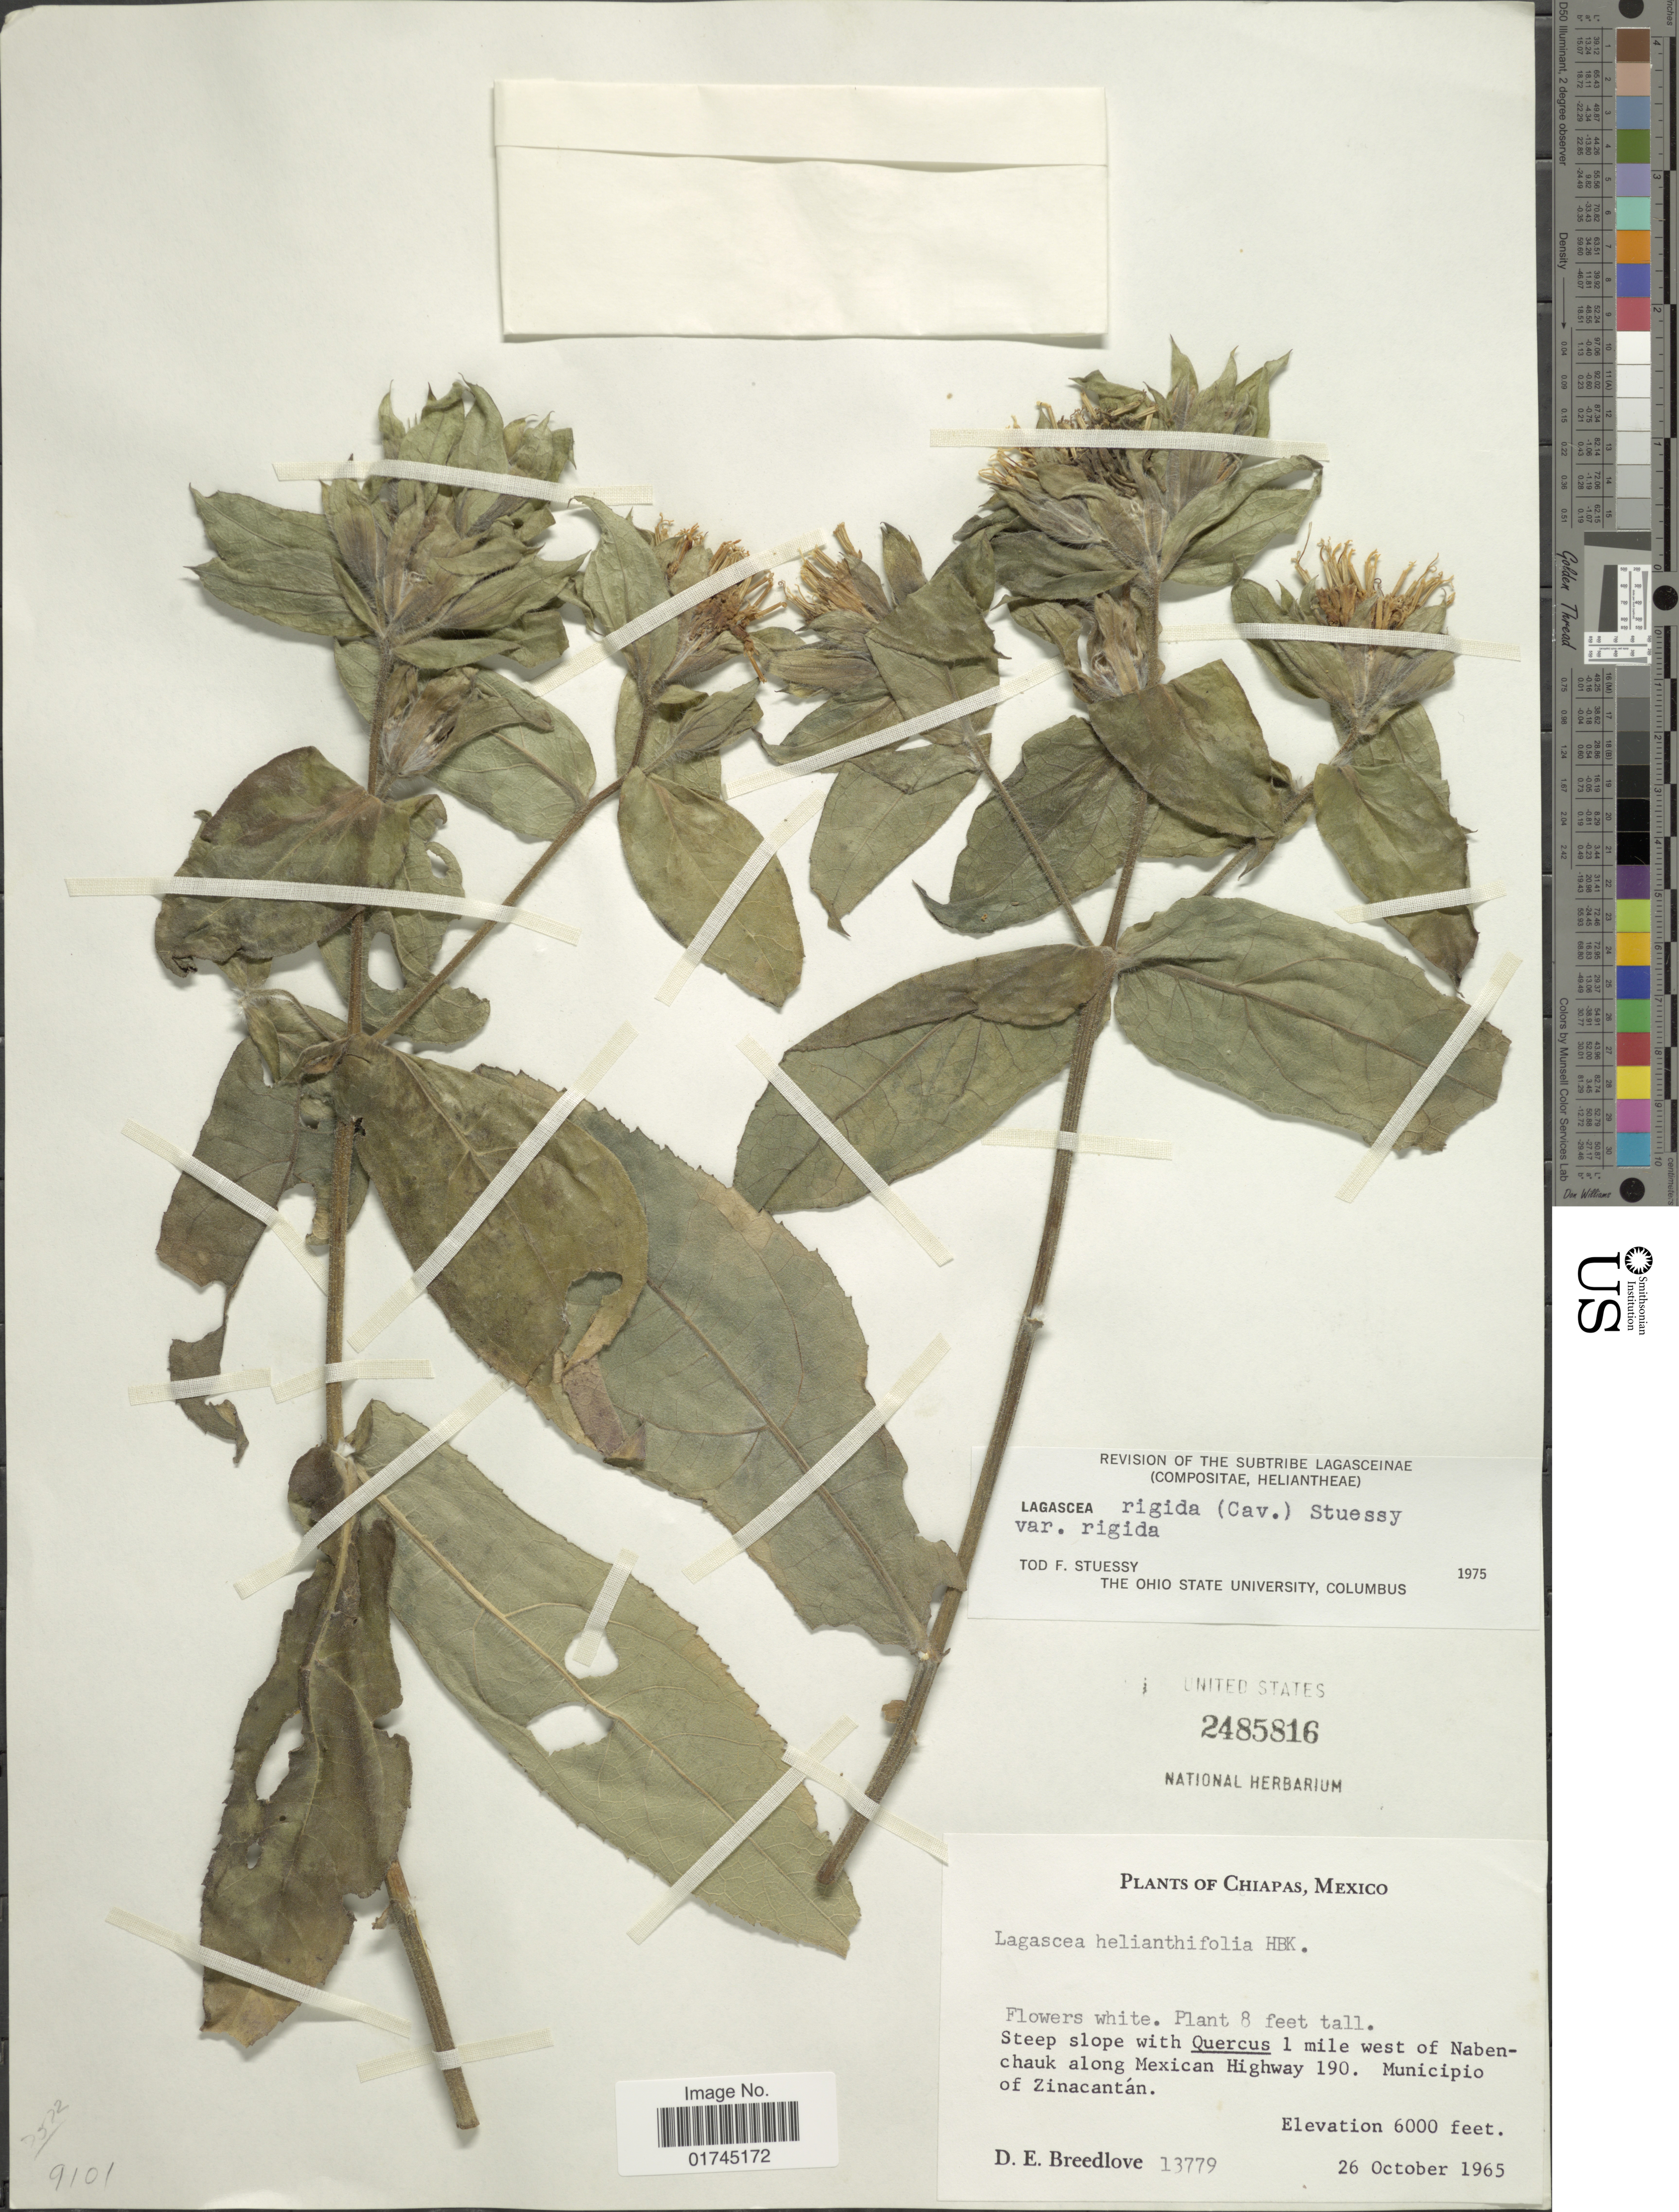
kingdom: Plantae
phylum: Tracheophyta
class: Magnoliopsida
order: Asterales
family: Asteraceae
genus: Lagascea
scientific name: Lagascea helianthifolia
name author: Kunth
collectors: D. E. Breedlove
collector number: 13779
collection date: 1965-10-26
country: Mexico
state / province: Chiapas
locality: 1 mile west of Nabenchauk along Mexcan Highway 190, Municipio of Zinacantán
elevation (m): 1829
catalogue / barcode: US 2485816